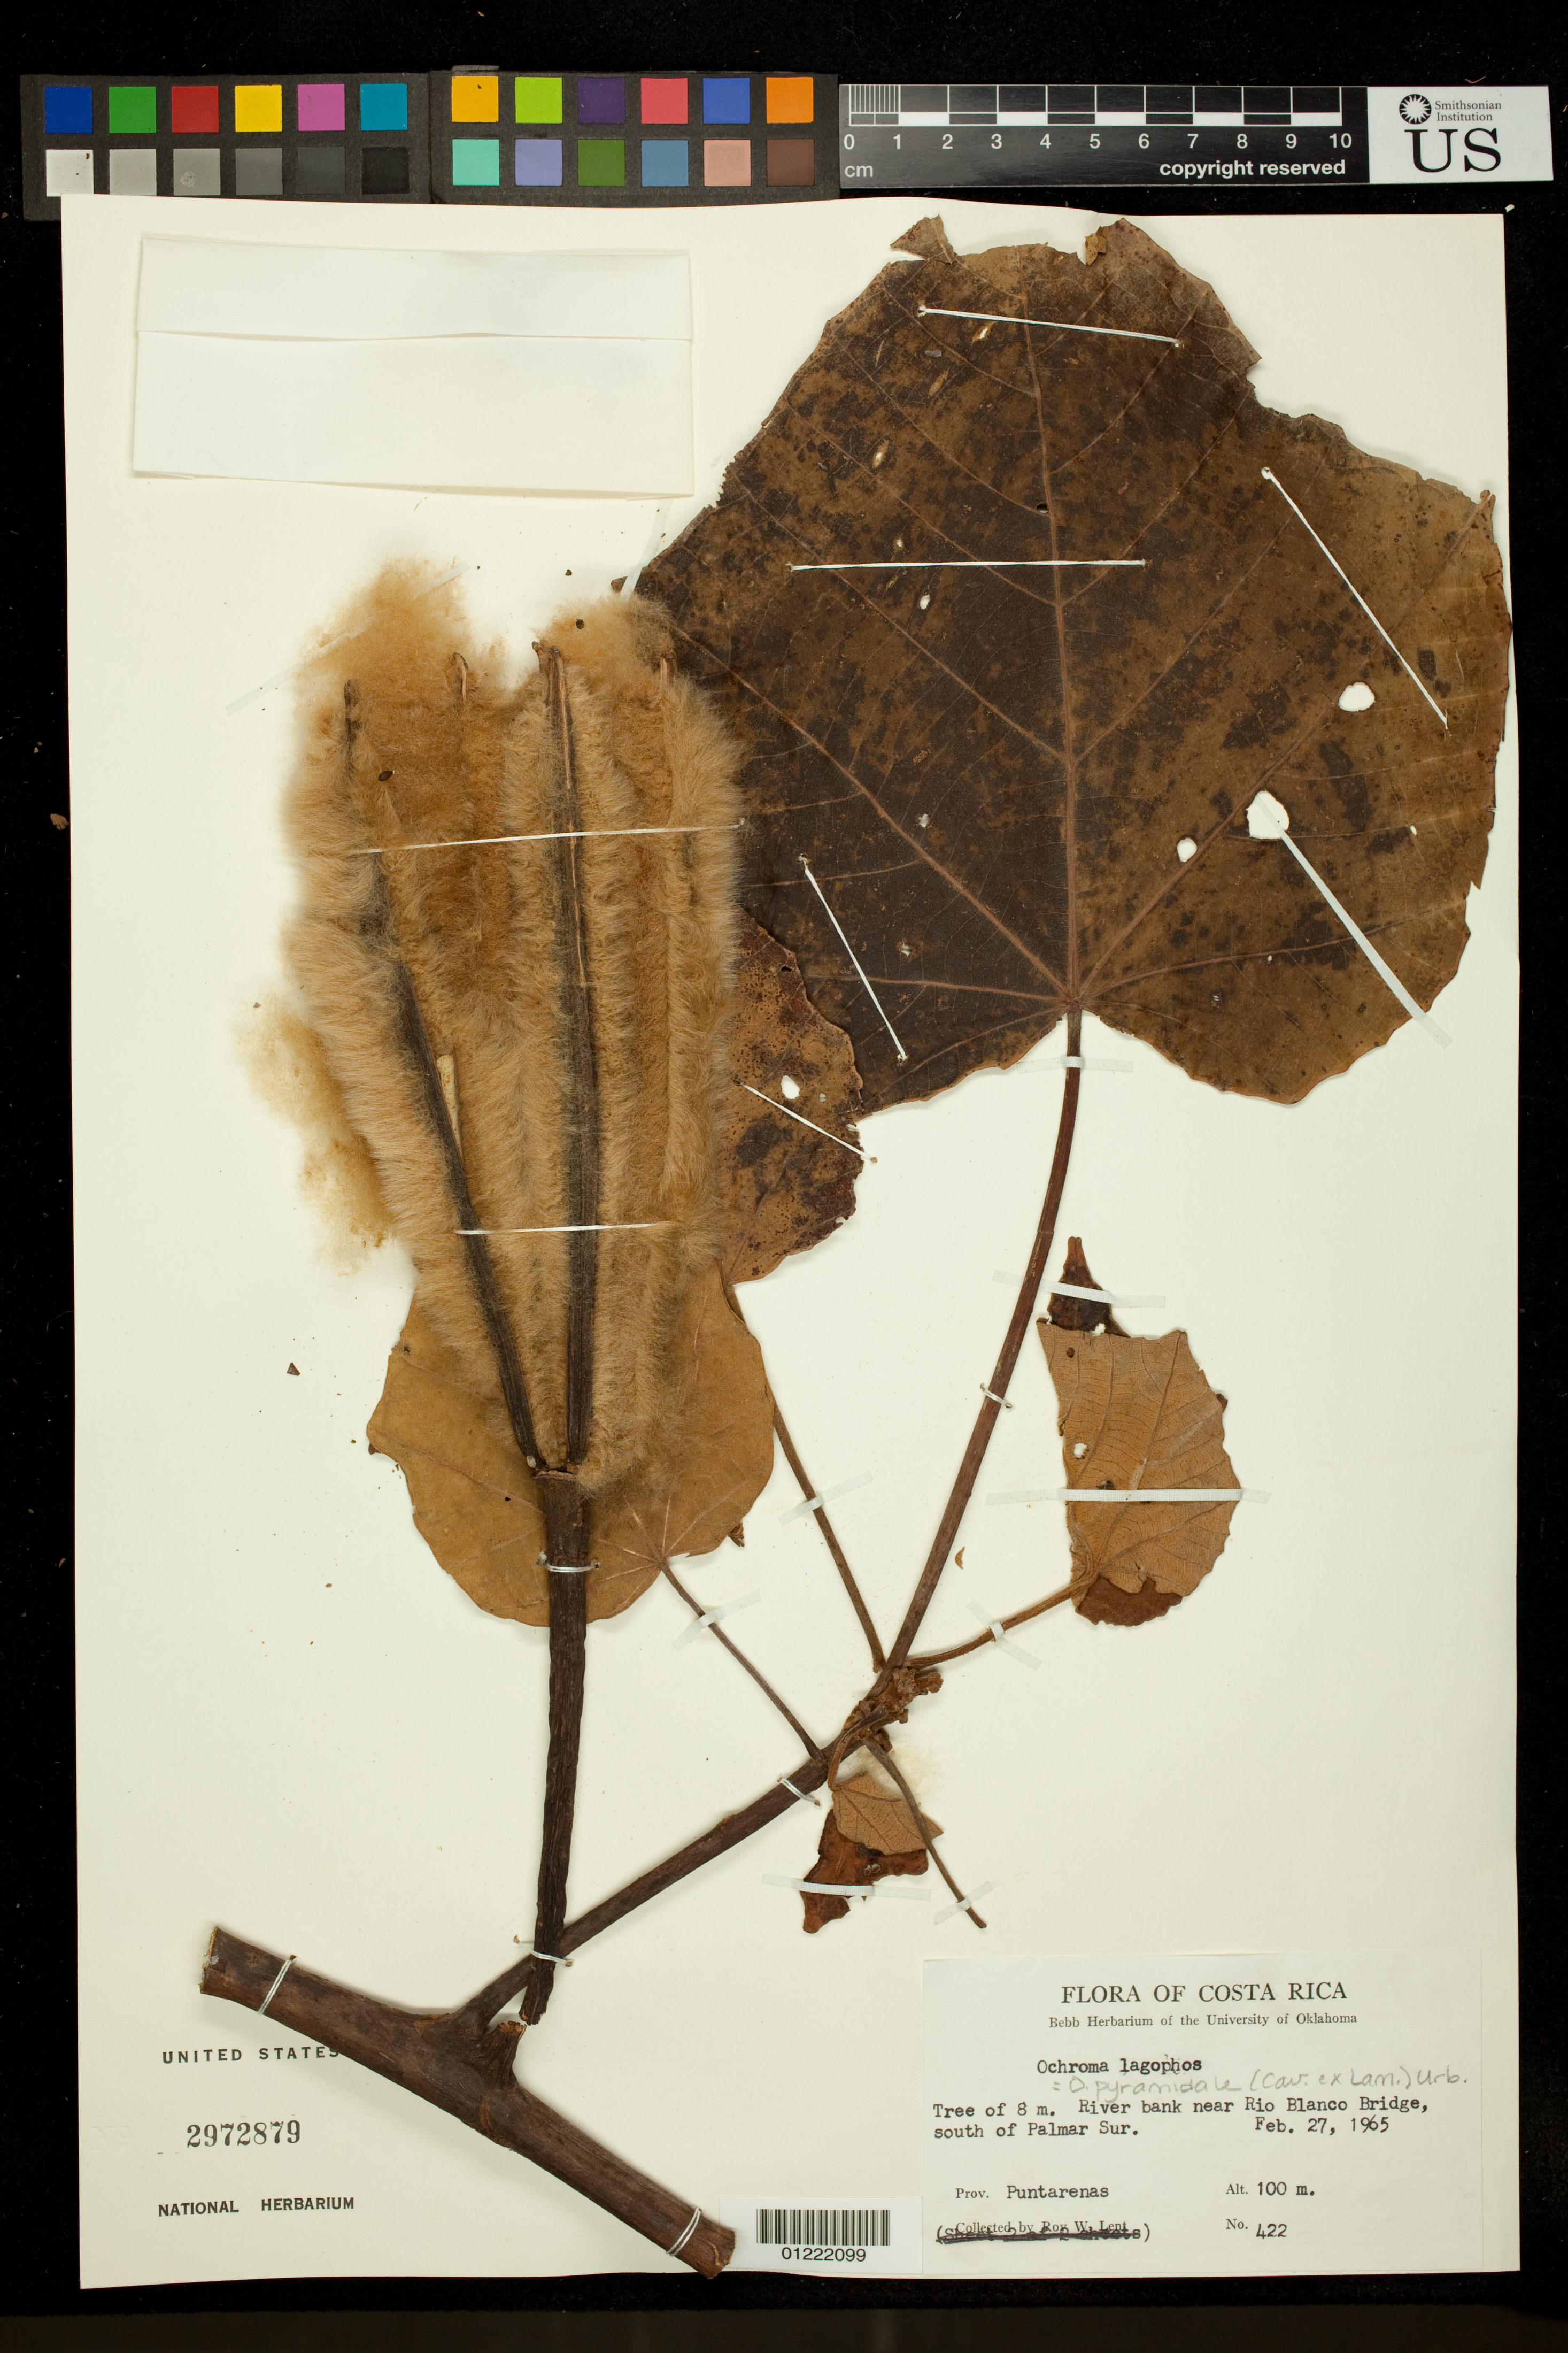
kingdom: Plantae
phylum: Tracheophyta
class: Magnoliopsida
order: Malvales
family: Malvaceae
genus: Ochroma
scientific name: Ochroma pyramidale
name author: (Cav. ex Lam.) Urb.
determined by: Dorr, L. J., (BOT), Smithsonian Institution - National Museum of Natural History (UNITED STATES)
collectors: R. W. Lent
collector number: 422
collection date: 1965-02-27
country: Costa Rica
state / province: Puntarenas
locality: River bank near Rio Blanco Bridge, south of Palmar Sur.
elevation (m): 100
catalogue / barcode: US 2972879